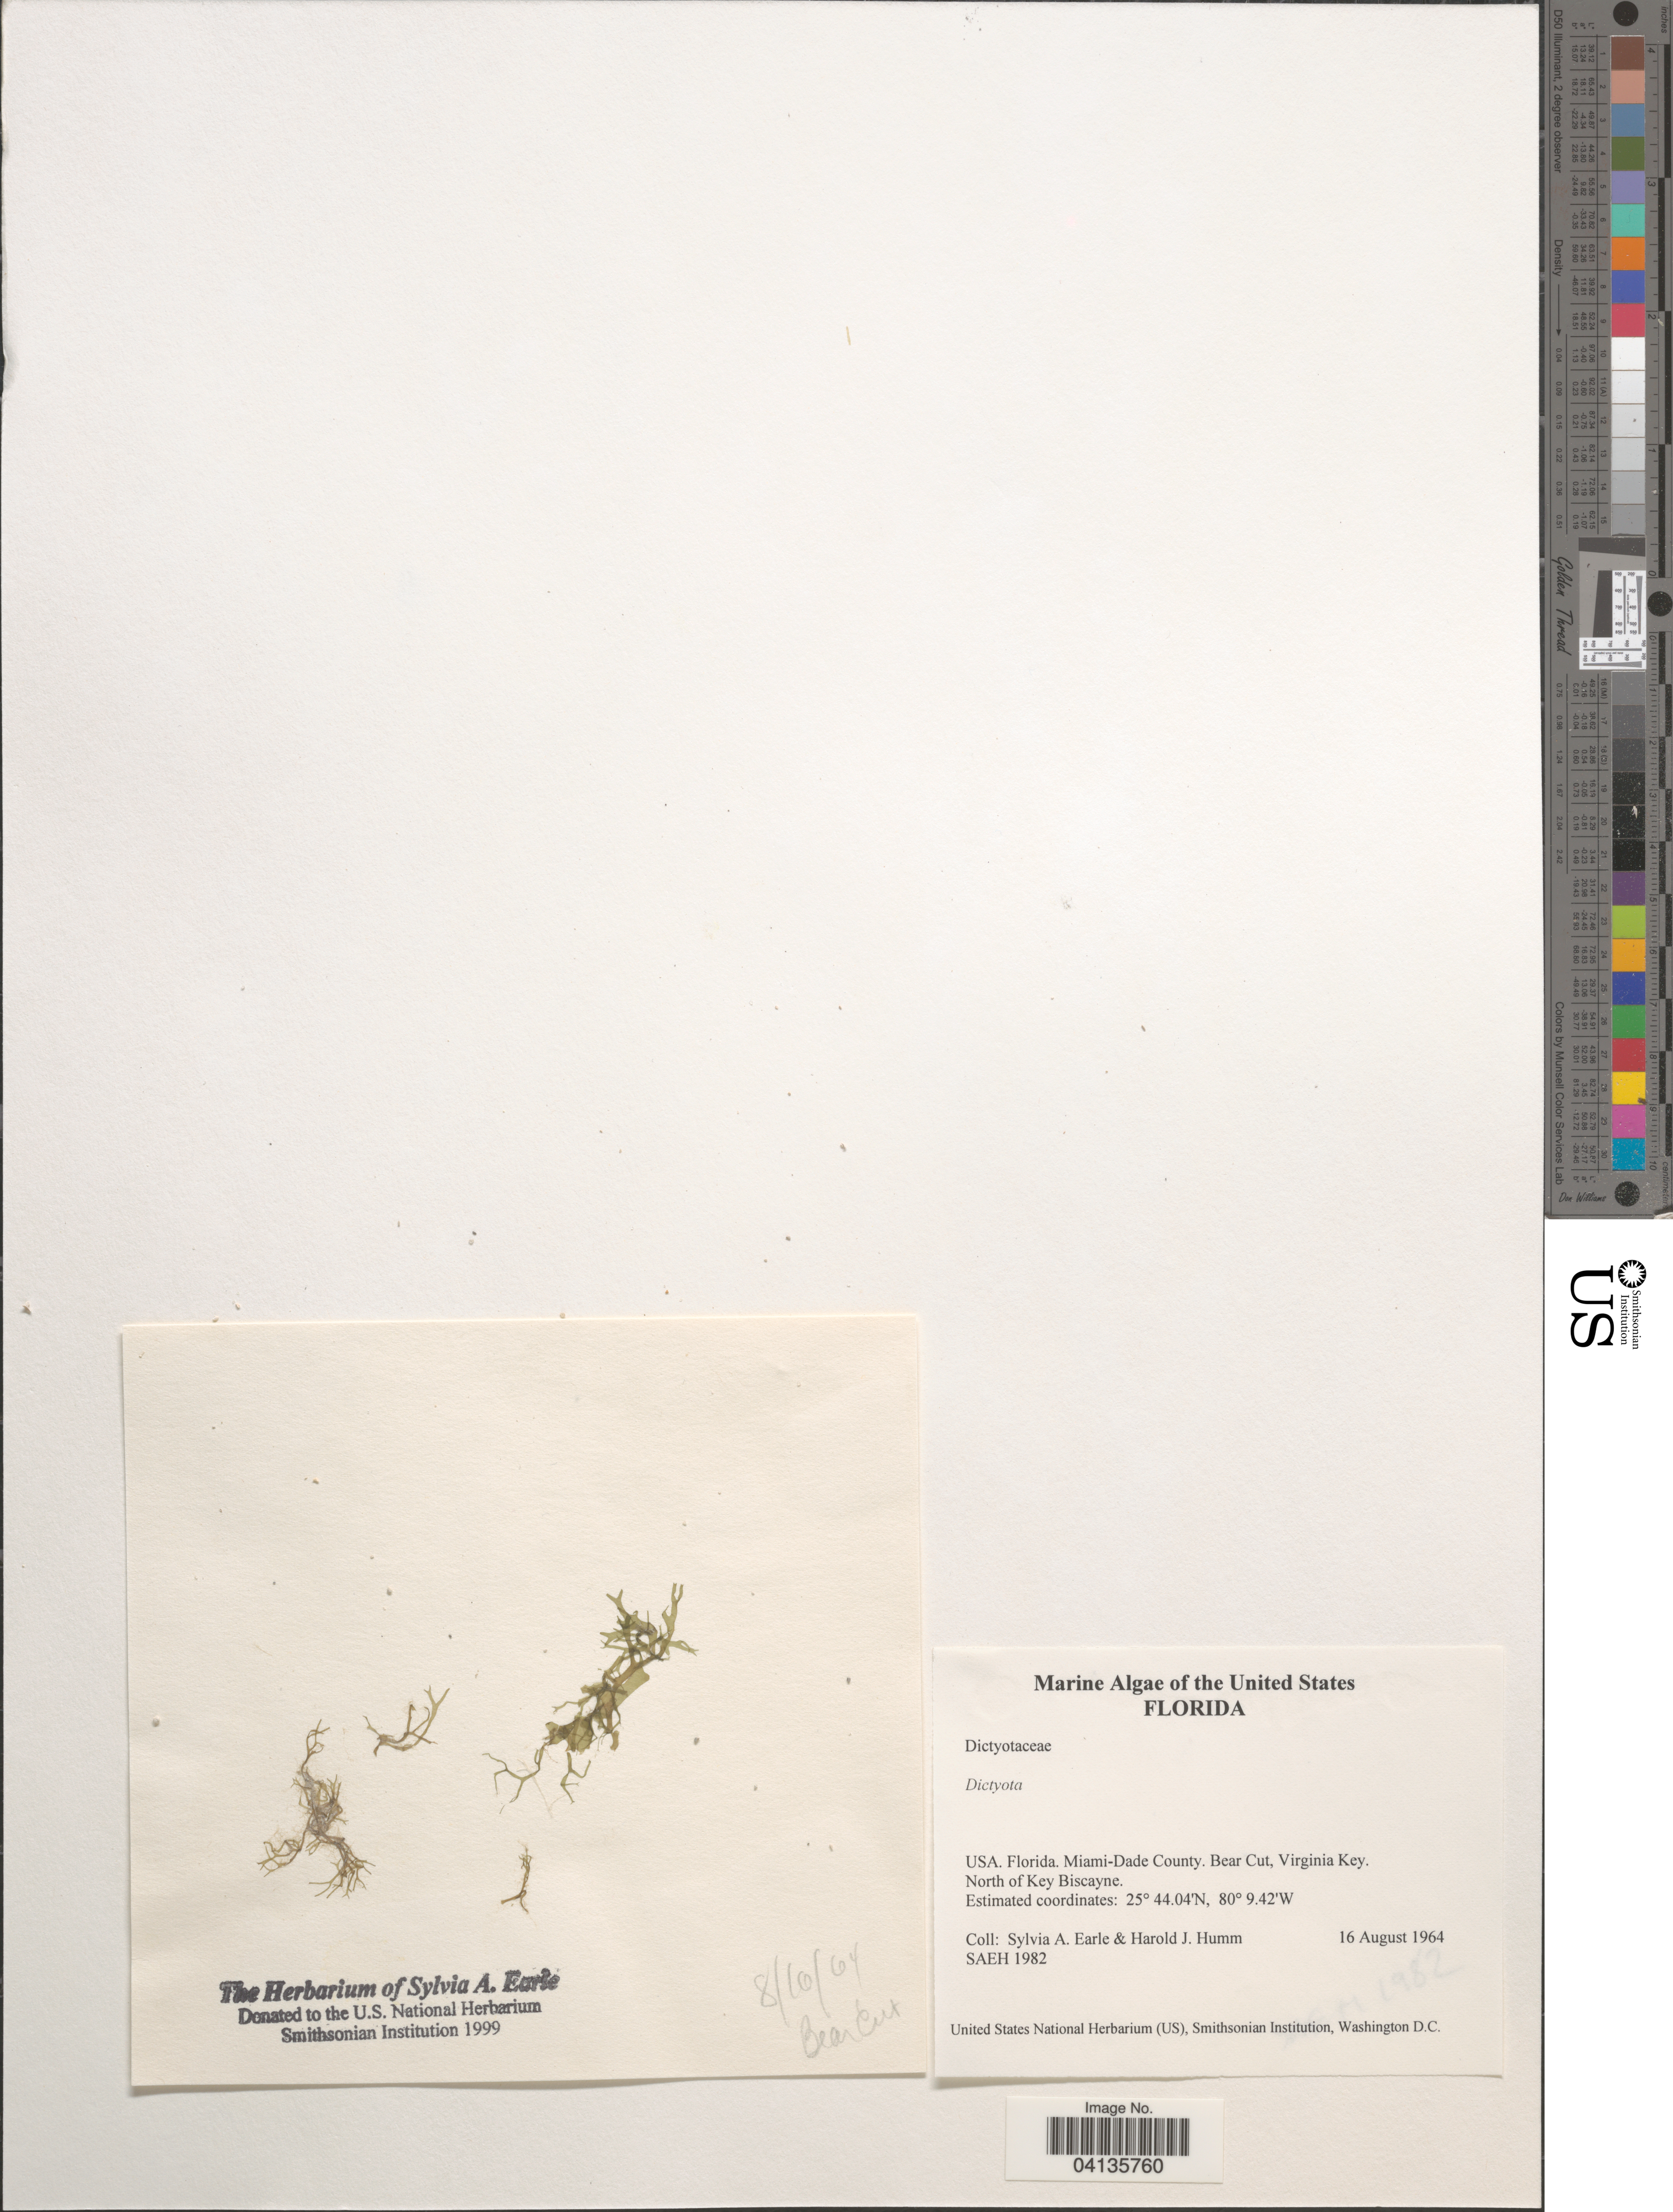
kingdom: Chromista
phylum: Ochrophyta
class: Phaeophyceae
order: Dictyotales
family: Dictyotaceae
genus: Dictyota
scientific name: Dictyota sp.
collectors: S. A. Earle & H. J. Humm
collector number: SAEH1982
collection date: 1964-08-16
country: United States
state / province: Florida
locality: Miami-Dade County. Bear Cut, Virginia Key. North of Key Biscayne.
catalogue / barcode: US 238568